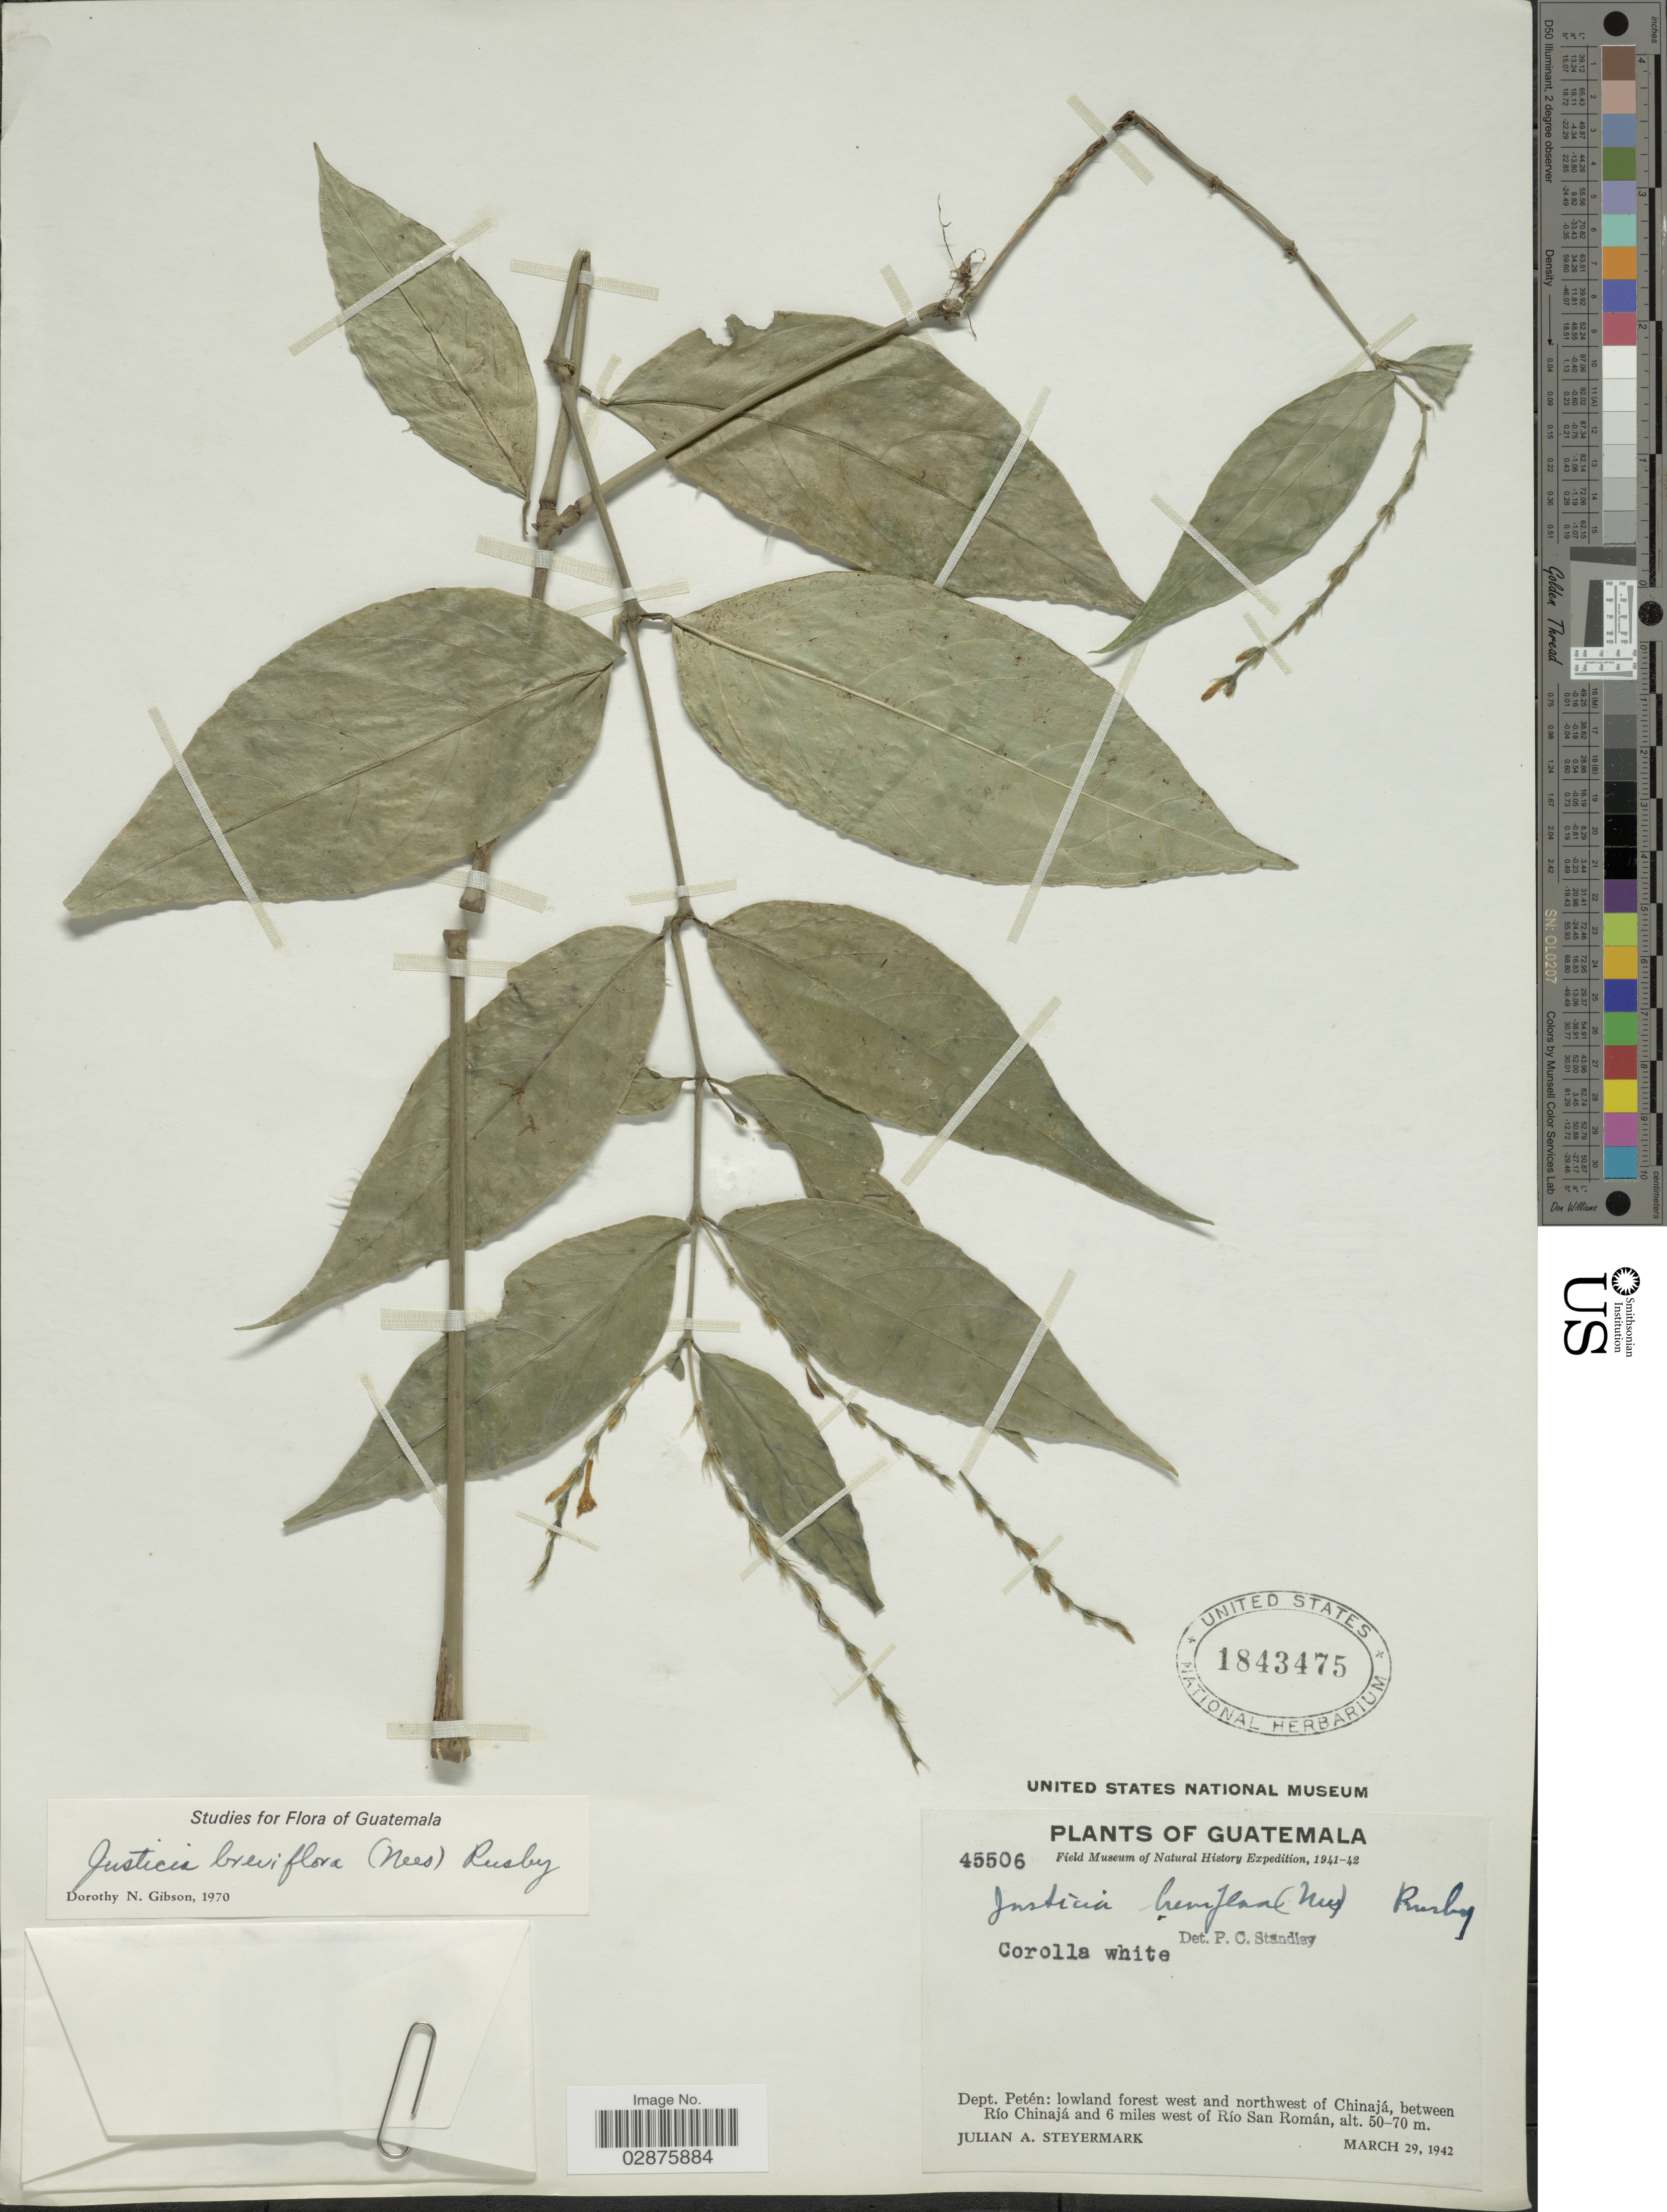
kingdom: Plantae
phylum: Tracheophyta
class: Magnoliopsida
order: Lamiales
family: Acanthaceae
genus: Justicia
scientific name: Justicia breviflora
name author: (Nees) Rusby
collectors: J. Steyermark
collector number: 45506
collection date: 1942-03-29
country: Guatemala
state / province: El Petén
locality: Dept. Petén, lowland forest west and northwest of Chinajá, between Río Chinajá and 6 miles west of Río San Román.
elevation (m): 50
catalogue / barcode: US 1843475